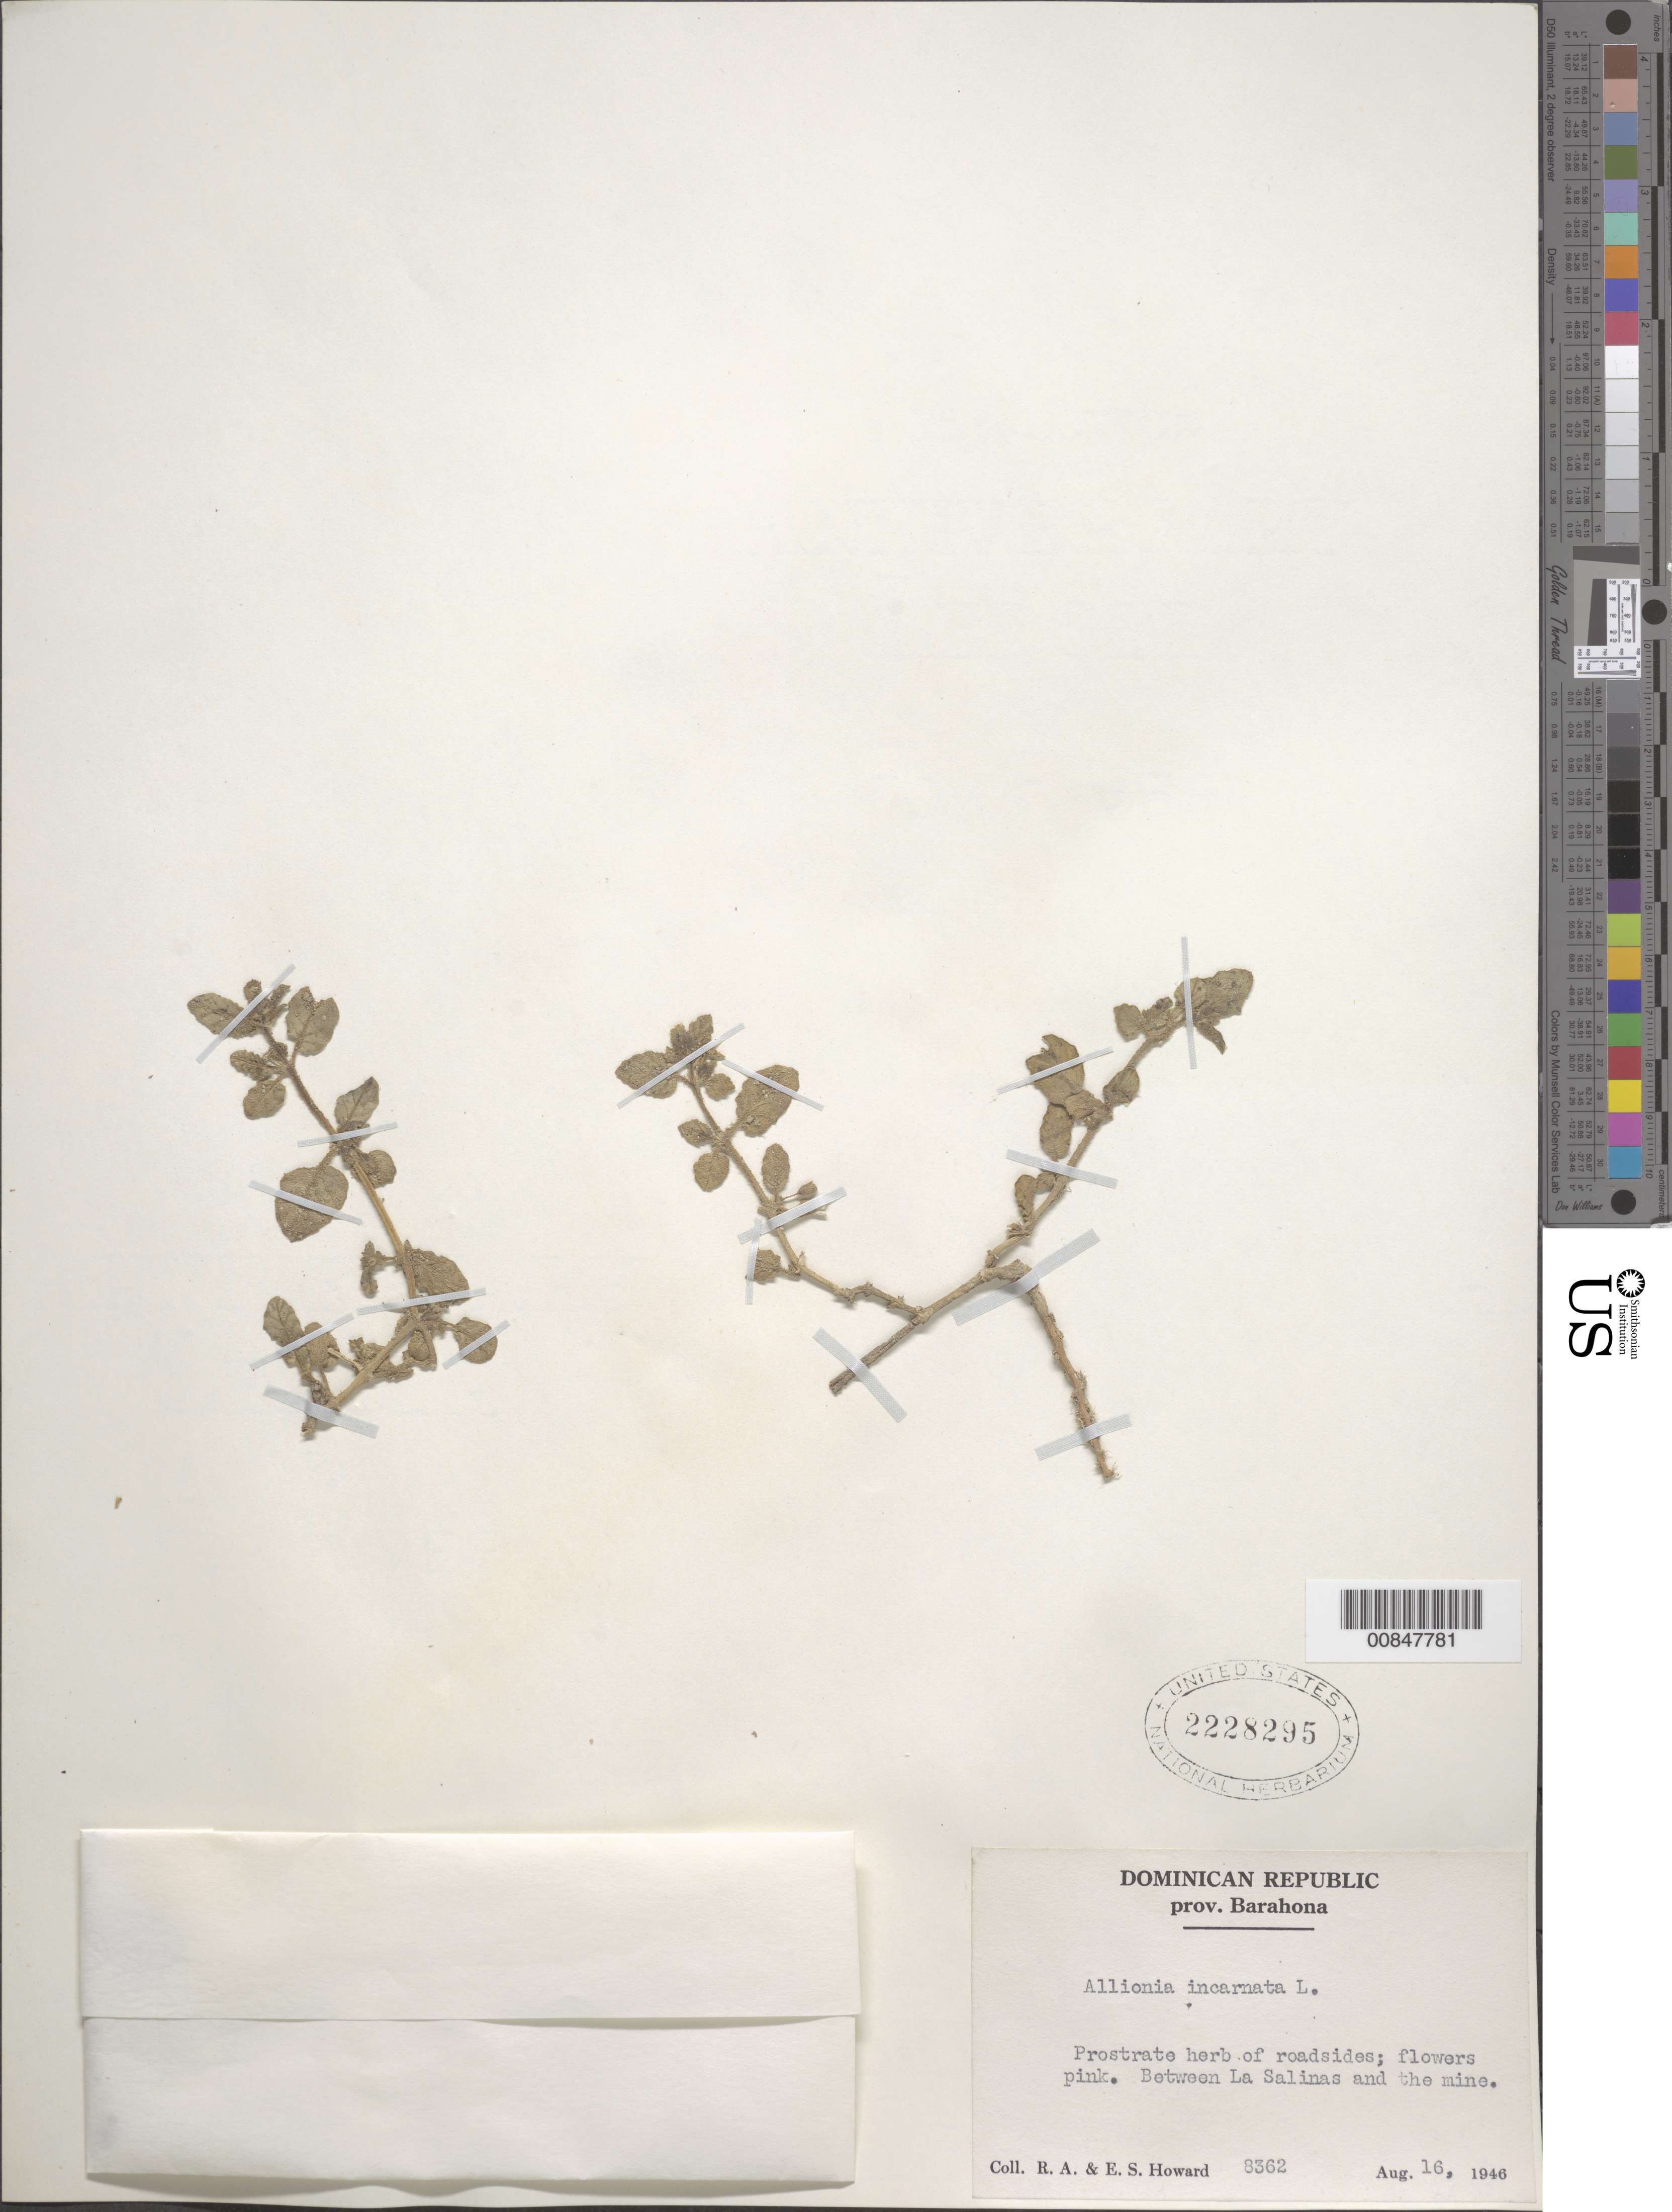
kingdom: Plantae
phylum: Tracheophyta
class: Magnoliopsida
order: Caryophyllales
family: Nyctaginaceae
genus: Allionia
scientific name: Allionia incarnata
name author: L.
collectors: R. A. Howard & E. S. Howard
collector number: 8362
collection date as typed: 16 Aug 1946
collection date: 1946-08-16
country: Dominican Republic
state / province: Barahona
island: Hispaniola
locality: Between Las Salinas and the mine.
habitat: Of roadsides.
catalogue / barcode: US 2228295